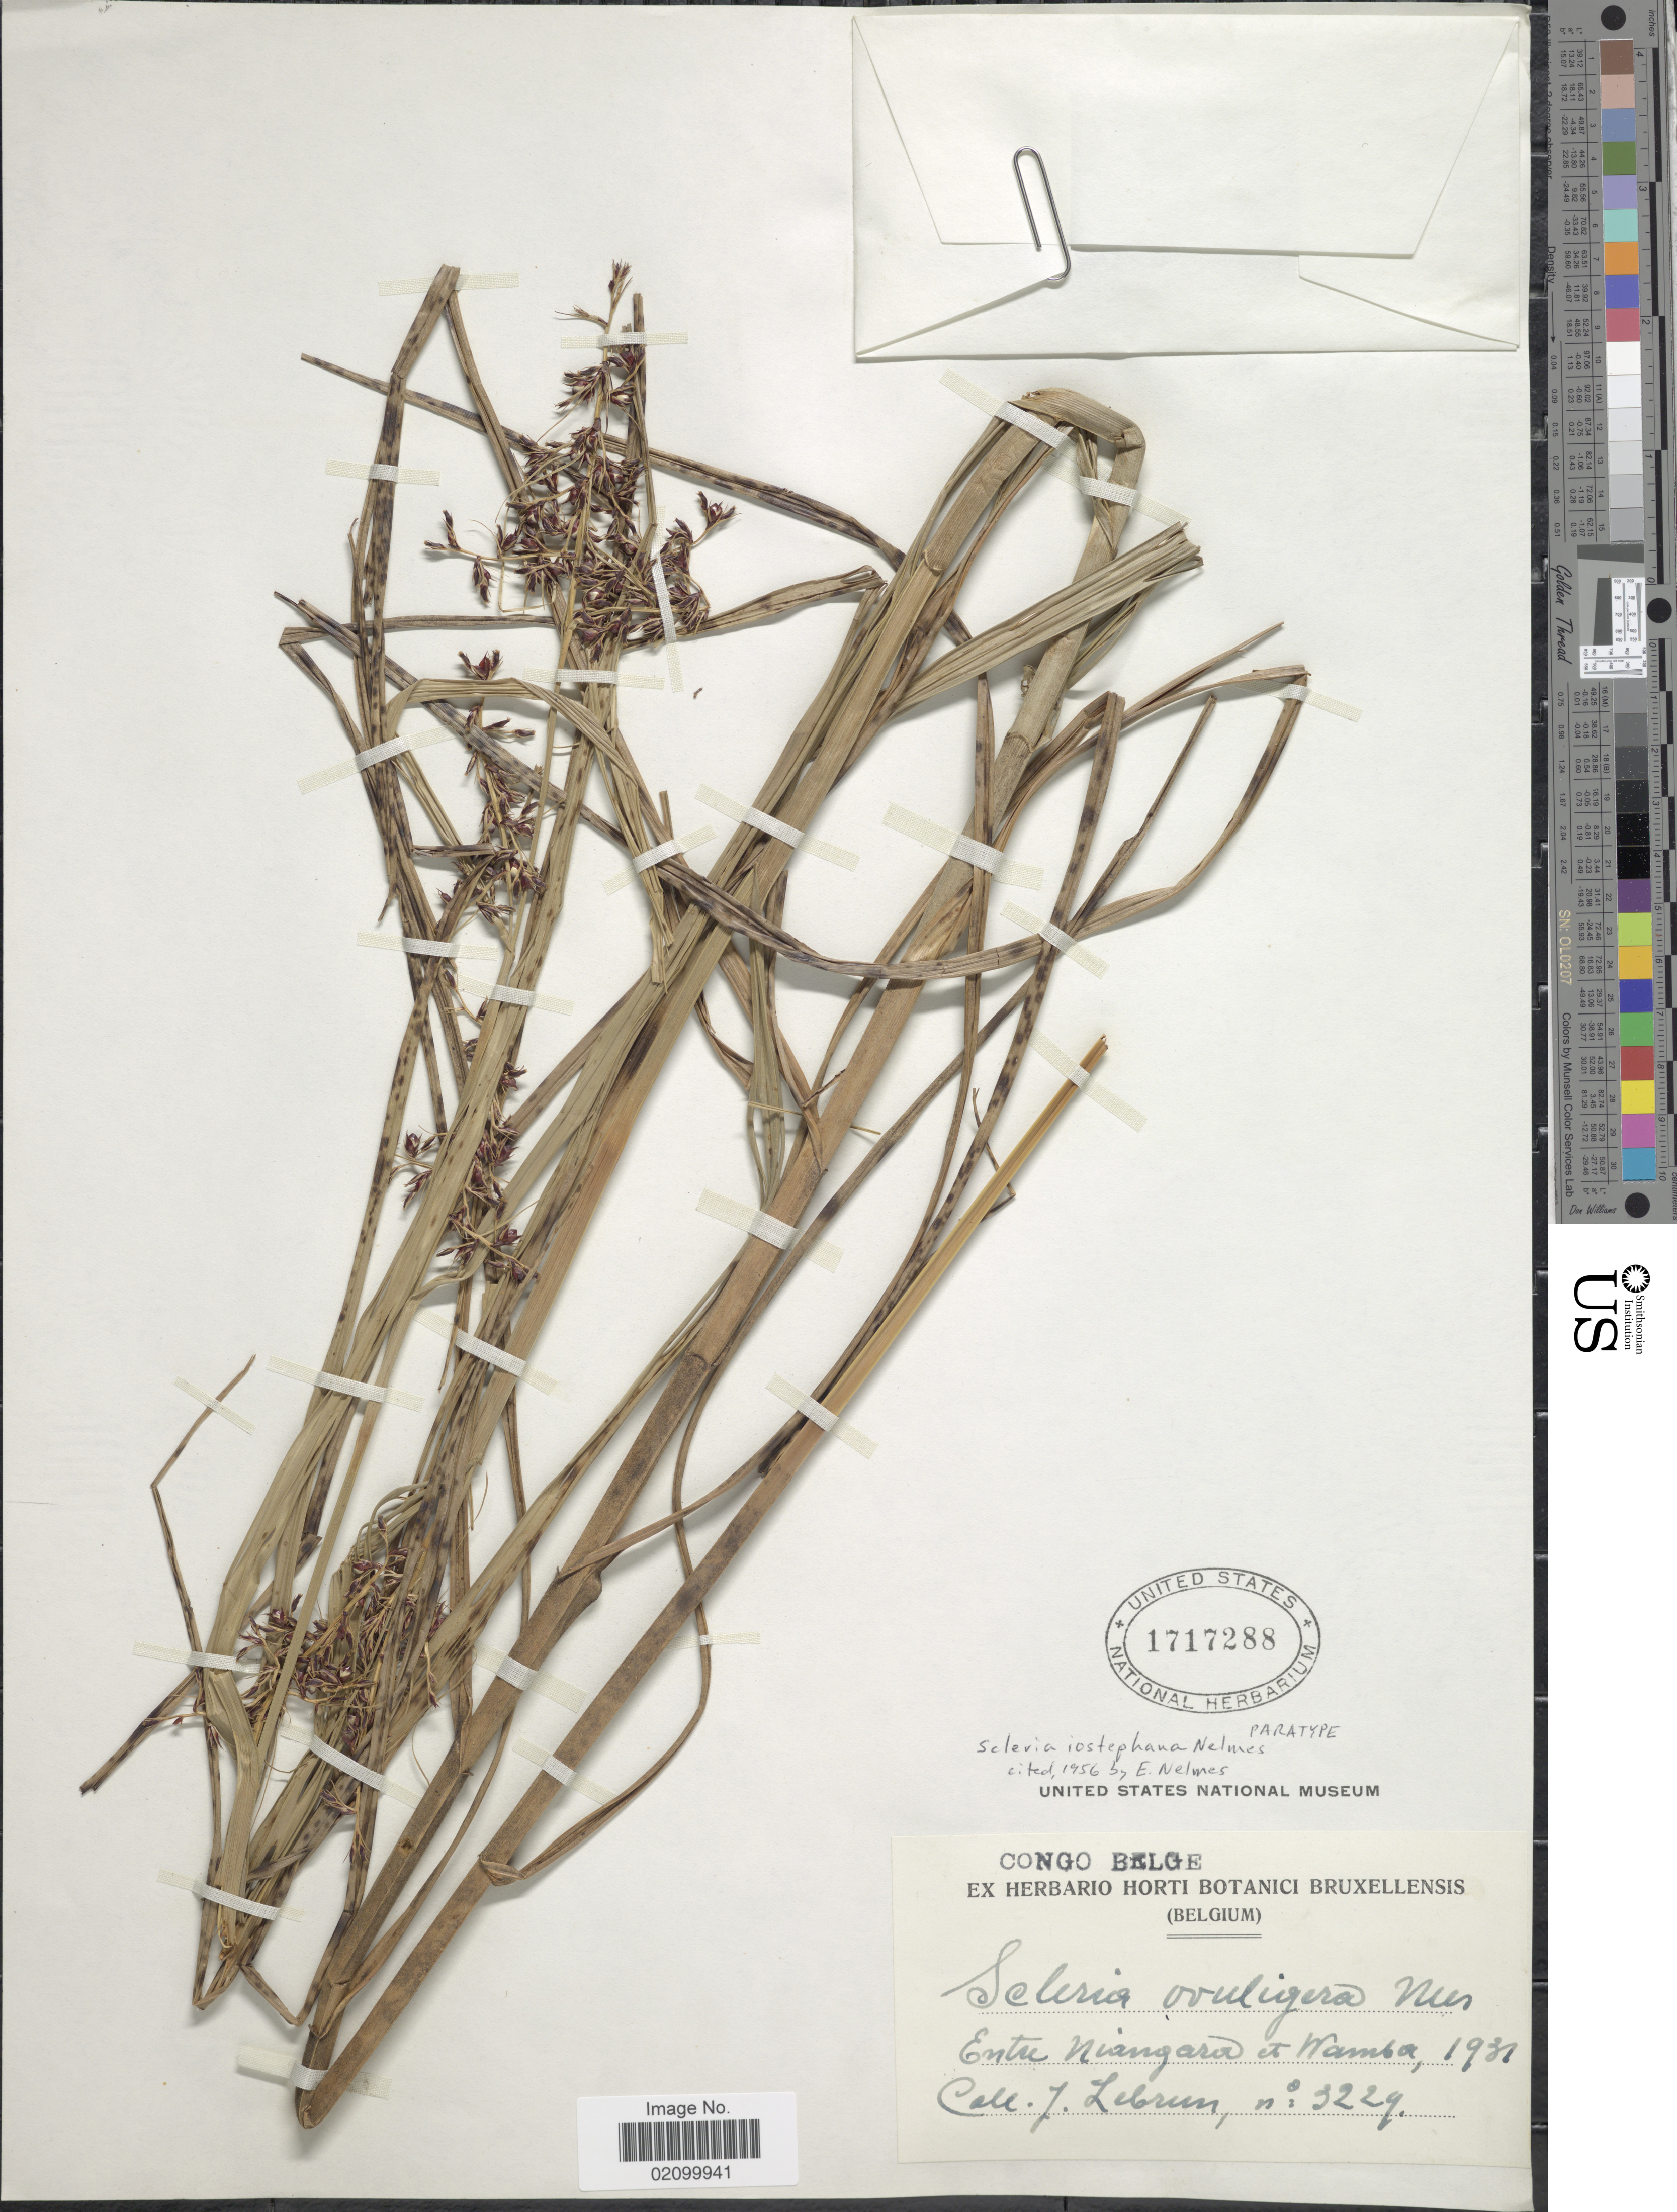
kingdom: Plantae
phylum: Tracheophyta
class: Liliopsida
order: Poales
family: Cyperaceae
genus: Scleria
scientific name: Scleria iostephana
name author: Nelmes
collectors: J. A. Lebrun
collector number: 3229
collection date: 1931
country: Congo, Democratic Republic of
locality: Congo Belge. Entre Niangara et Wamba.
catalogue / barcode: US 1717288